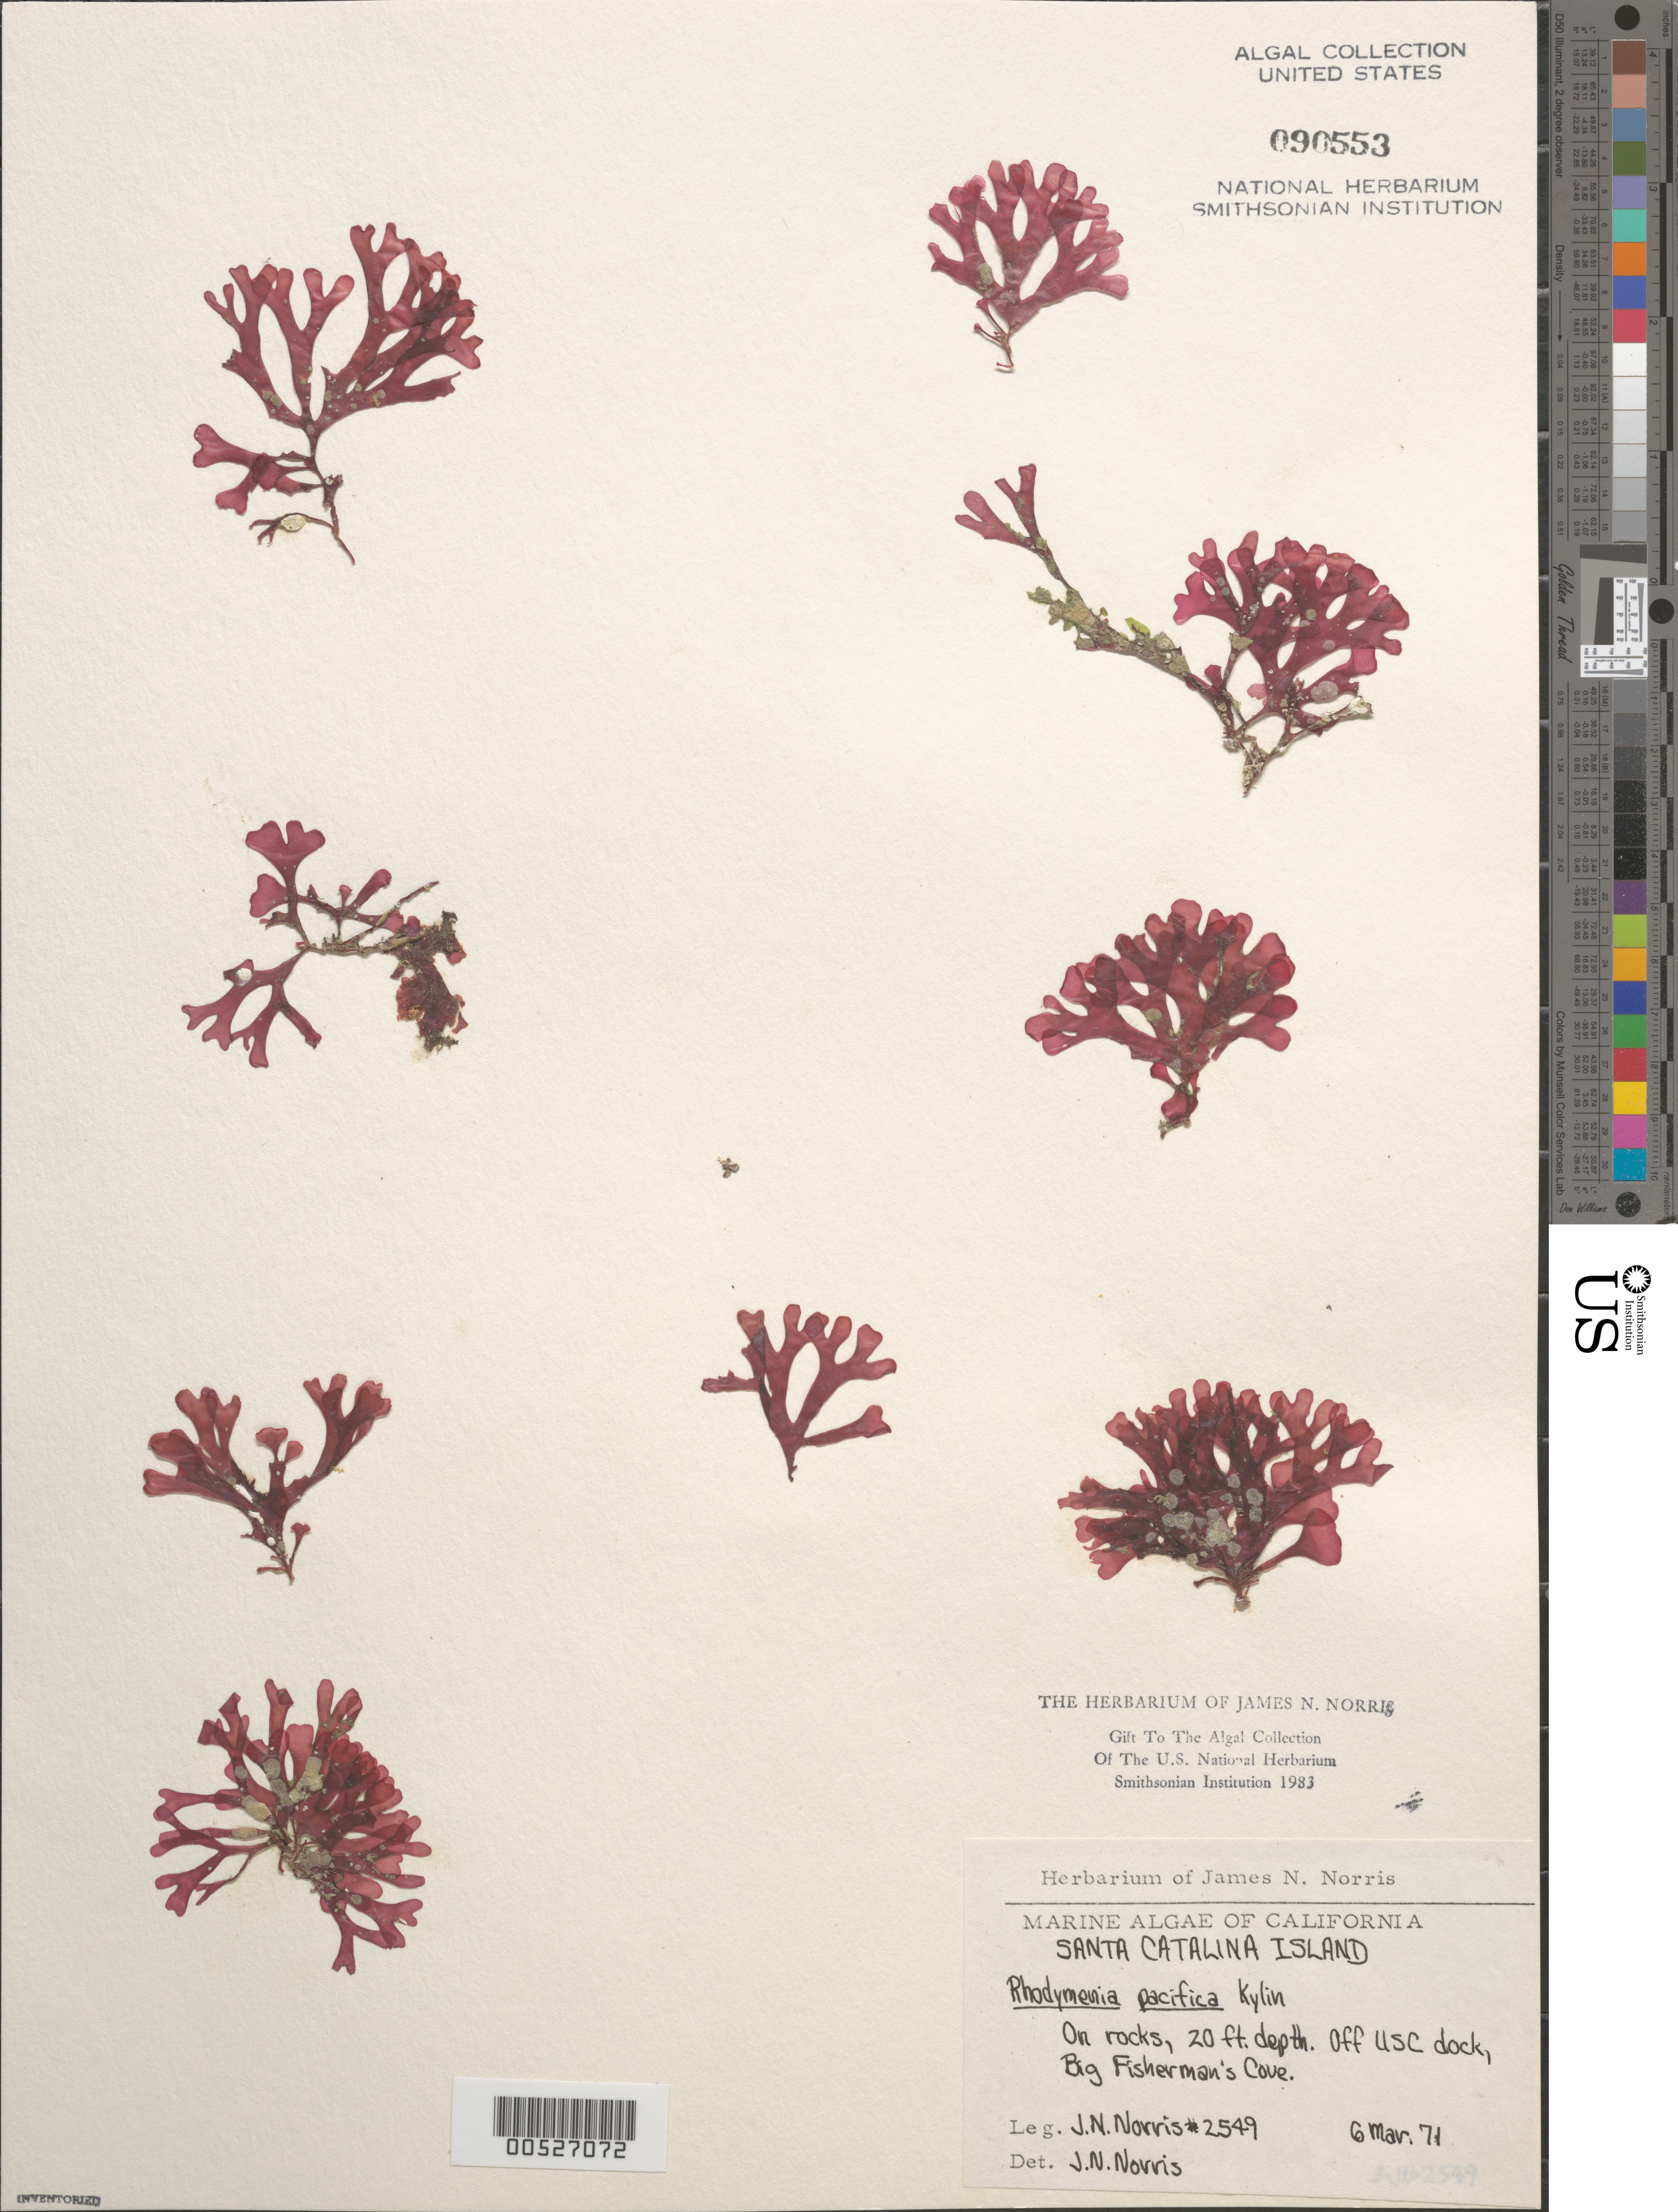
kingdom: Plantae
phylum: Rhodophyta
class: Florideophyceae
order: Rhodymeniales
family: Rhodymeniaceae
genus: Rhodymenia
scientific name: Rhodymenia pacifica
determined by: Norris, James N.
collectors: J. N. Norris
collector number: JN-2549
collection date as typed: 06 Mar 1971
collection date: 1971-03-06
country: United States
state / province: California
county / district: Los Angeles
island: Santa Catalina Island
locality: Big Fishermans Cove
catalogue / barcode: US 90553